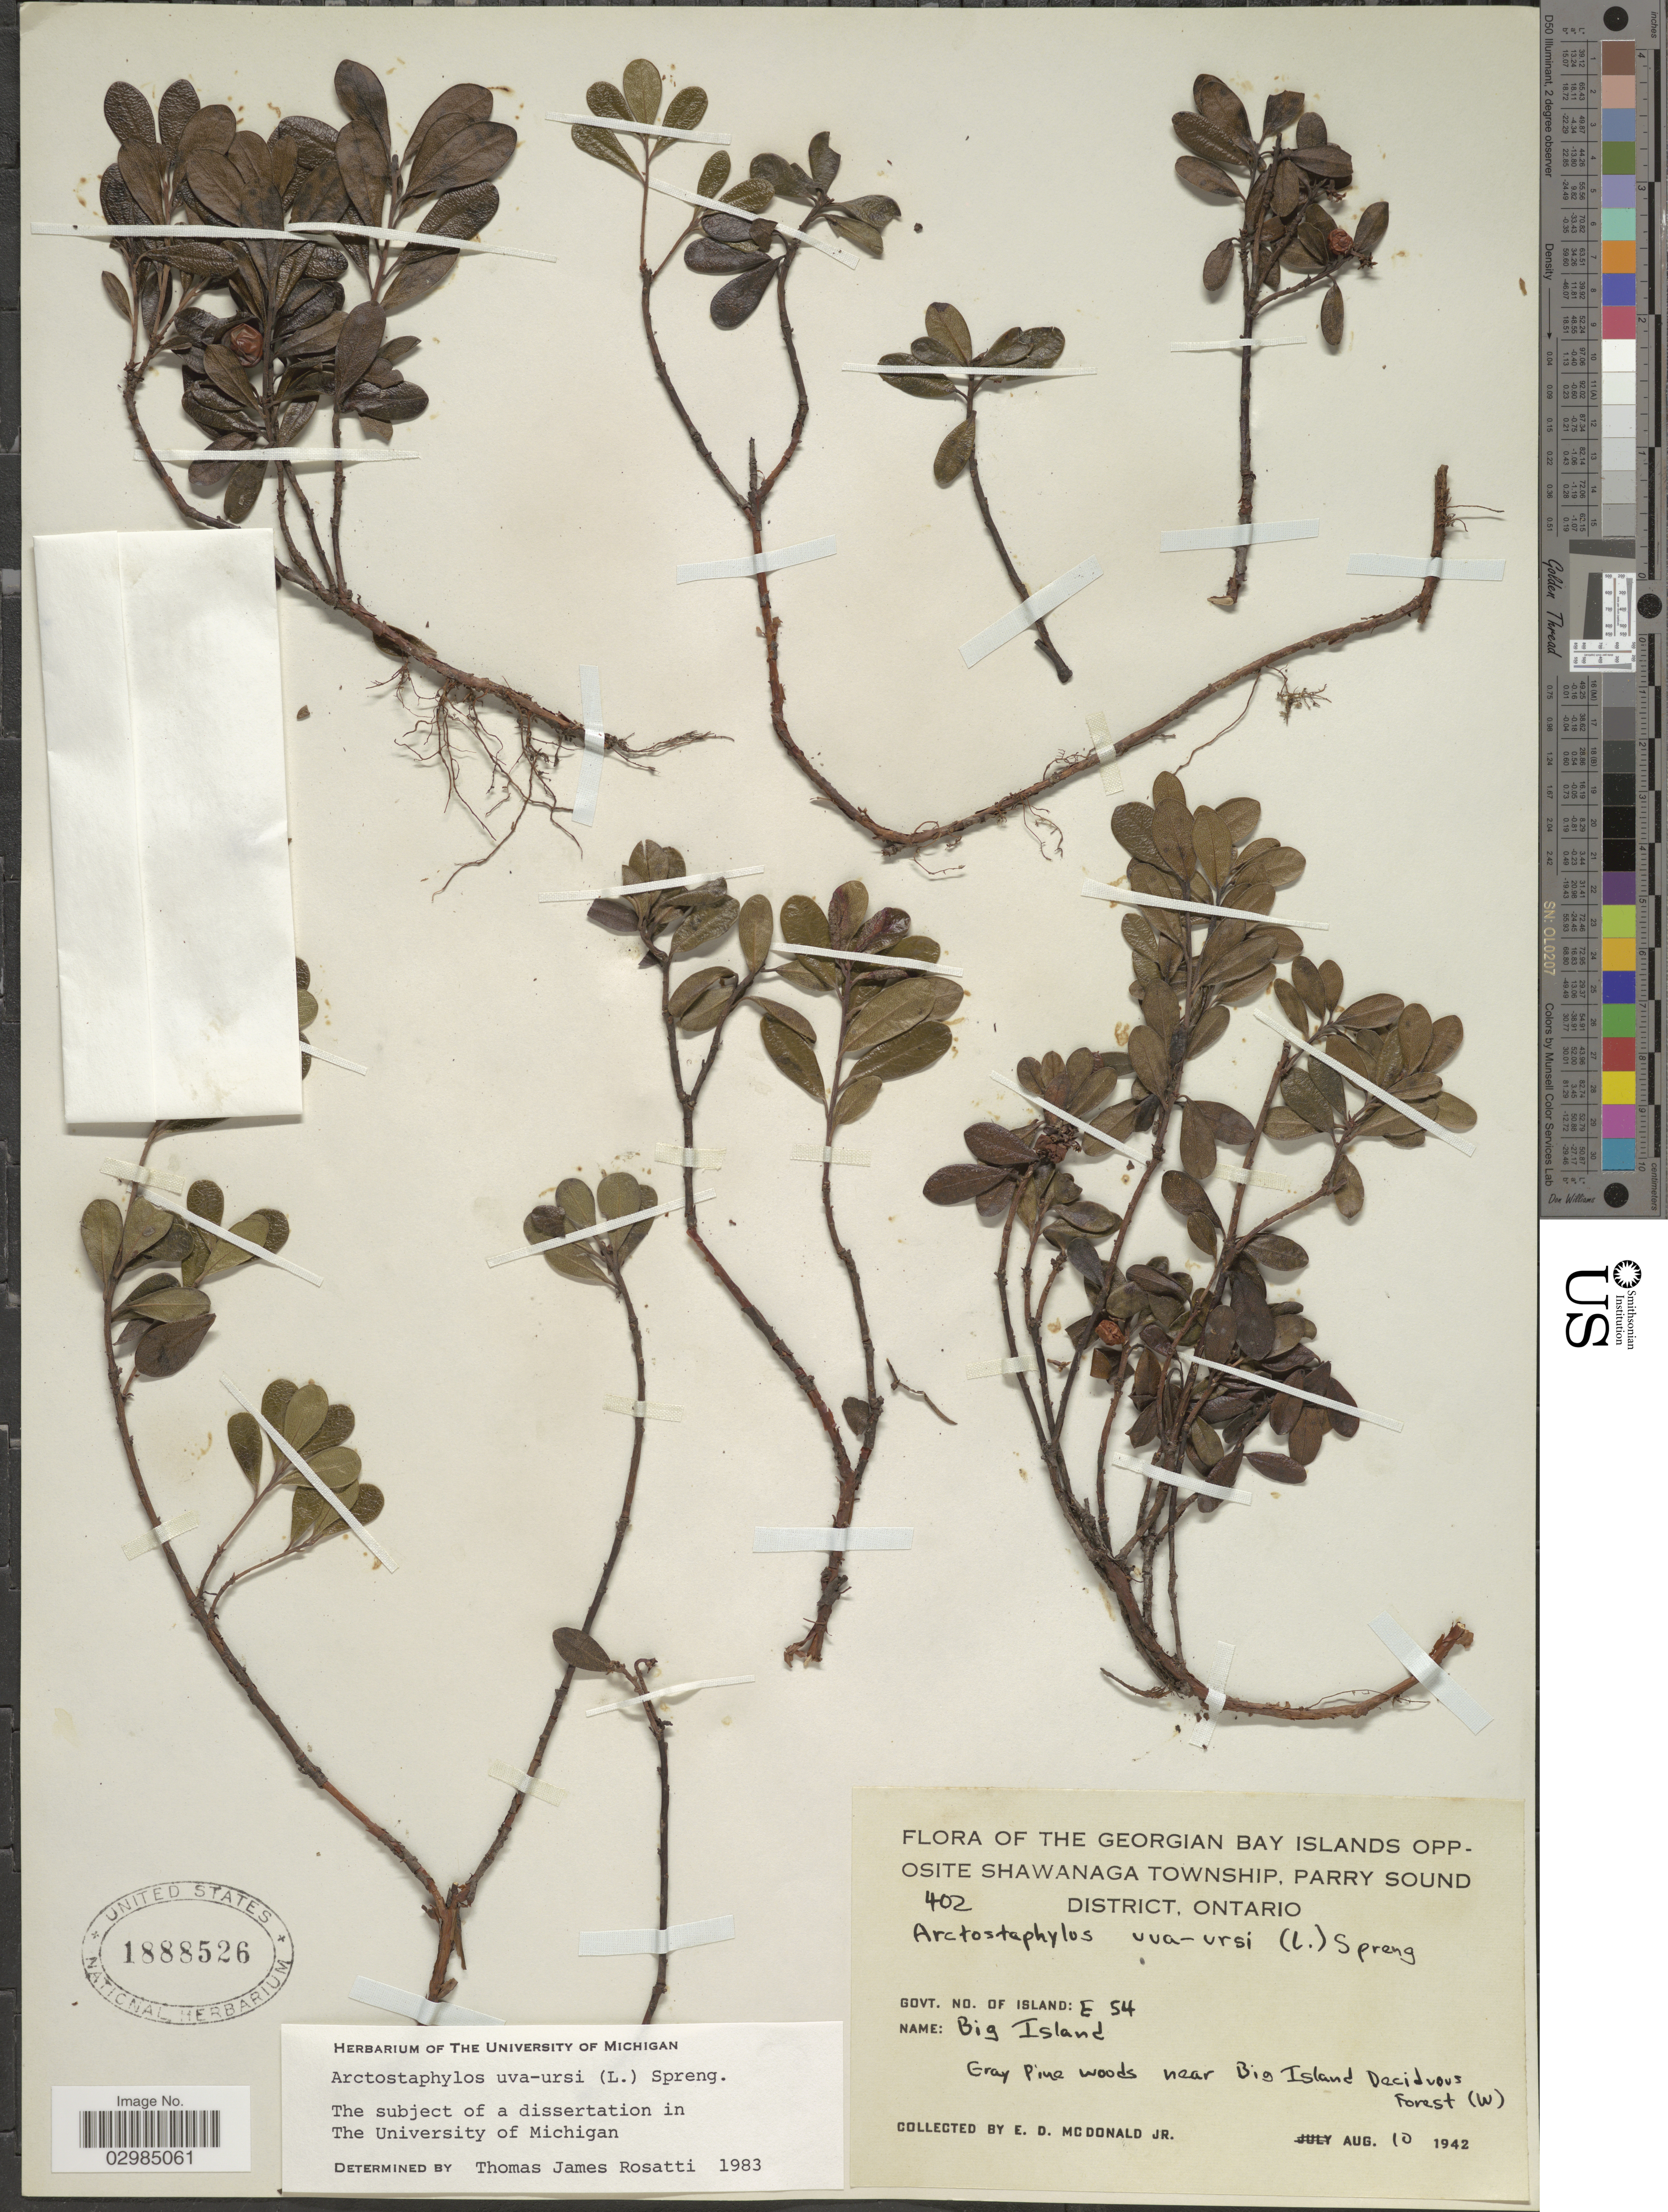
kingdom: Plantae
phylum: Tracheophyta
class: Magnoliopsida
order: Ericales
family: Ericaceae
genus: Arctostaphylos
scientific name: Arctostaphylos uva-ursi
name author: (L.) Spreng.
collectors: E. D. McDonald Jr.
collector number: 402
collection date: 1942-08-10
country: Canada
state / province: Ontario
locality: The Georgian Bay Islands opposite Shawanaga Township, Parry Sound District. Gray Pine woods near Big Island Deciduous Forest (W).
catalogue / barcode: US 1888526